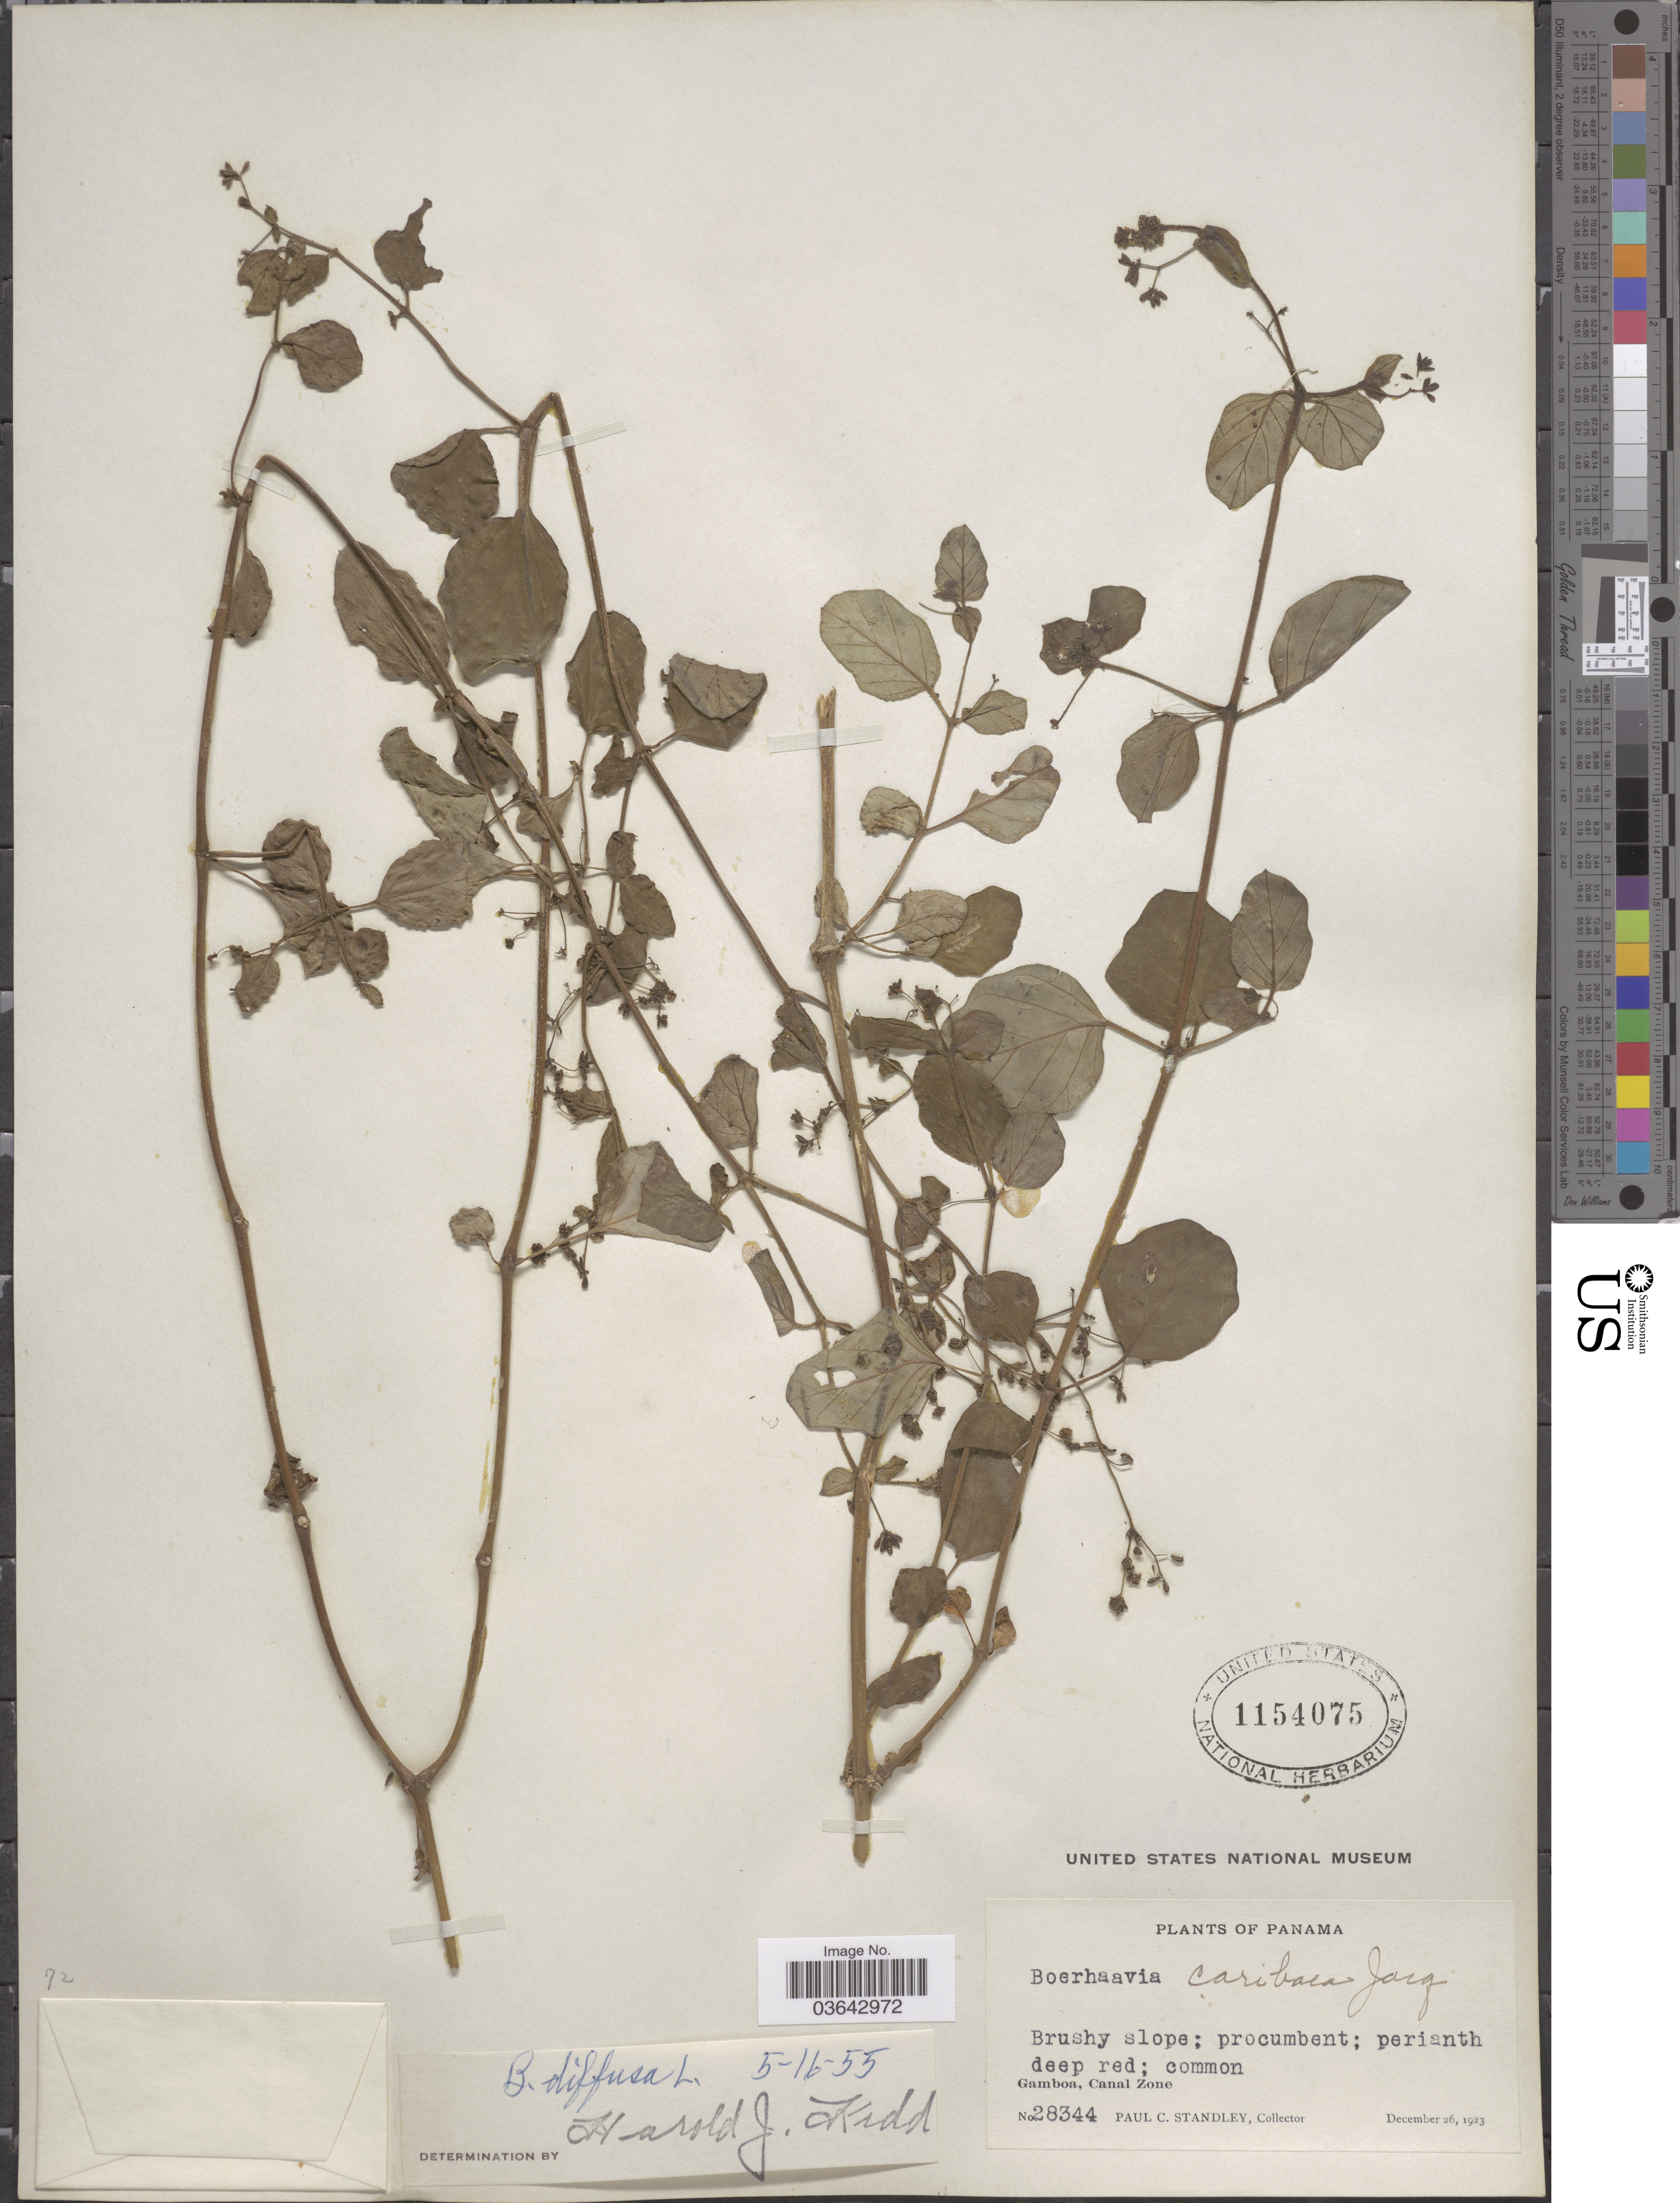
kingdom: Plantae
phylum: Tracheophyta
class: Magnoliopsida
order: Caryophyllales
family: Nyctaginaceae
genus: Boerhavia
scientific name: Boerhavia diffusa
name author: L.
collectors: P. C. Standley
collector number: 28344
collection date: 1923-12-26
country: Panama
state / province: Colón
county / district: Canal Zone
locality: Gamboa, Canal Zone.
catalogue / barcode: US 1154075